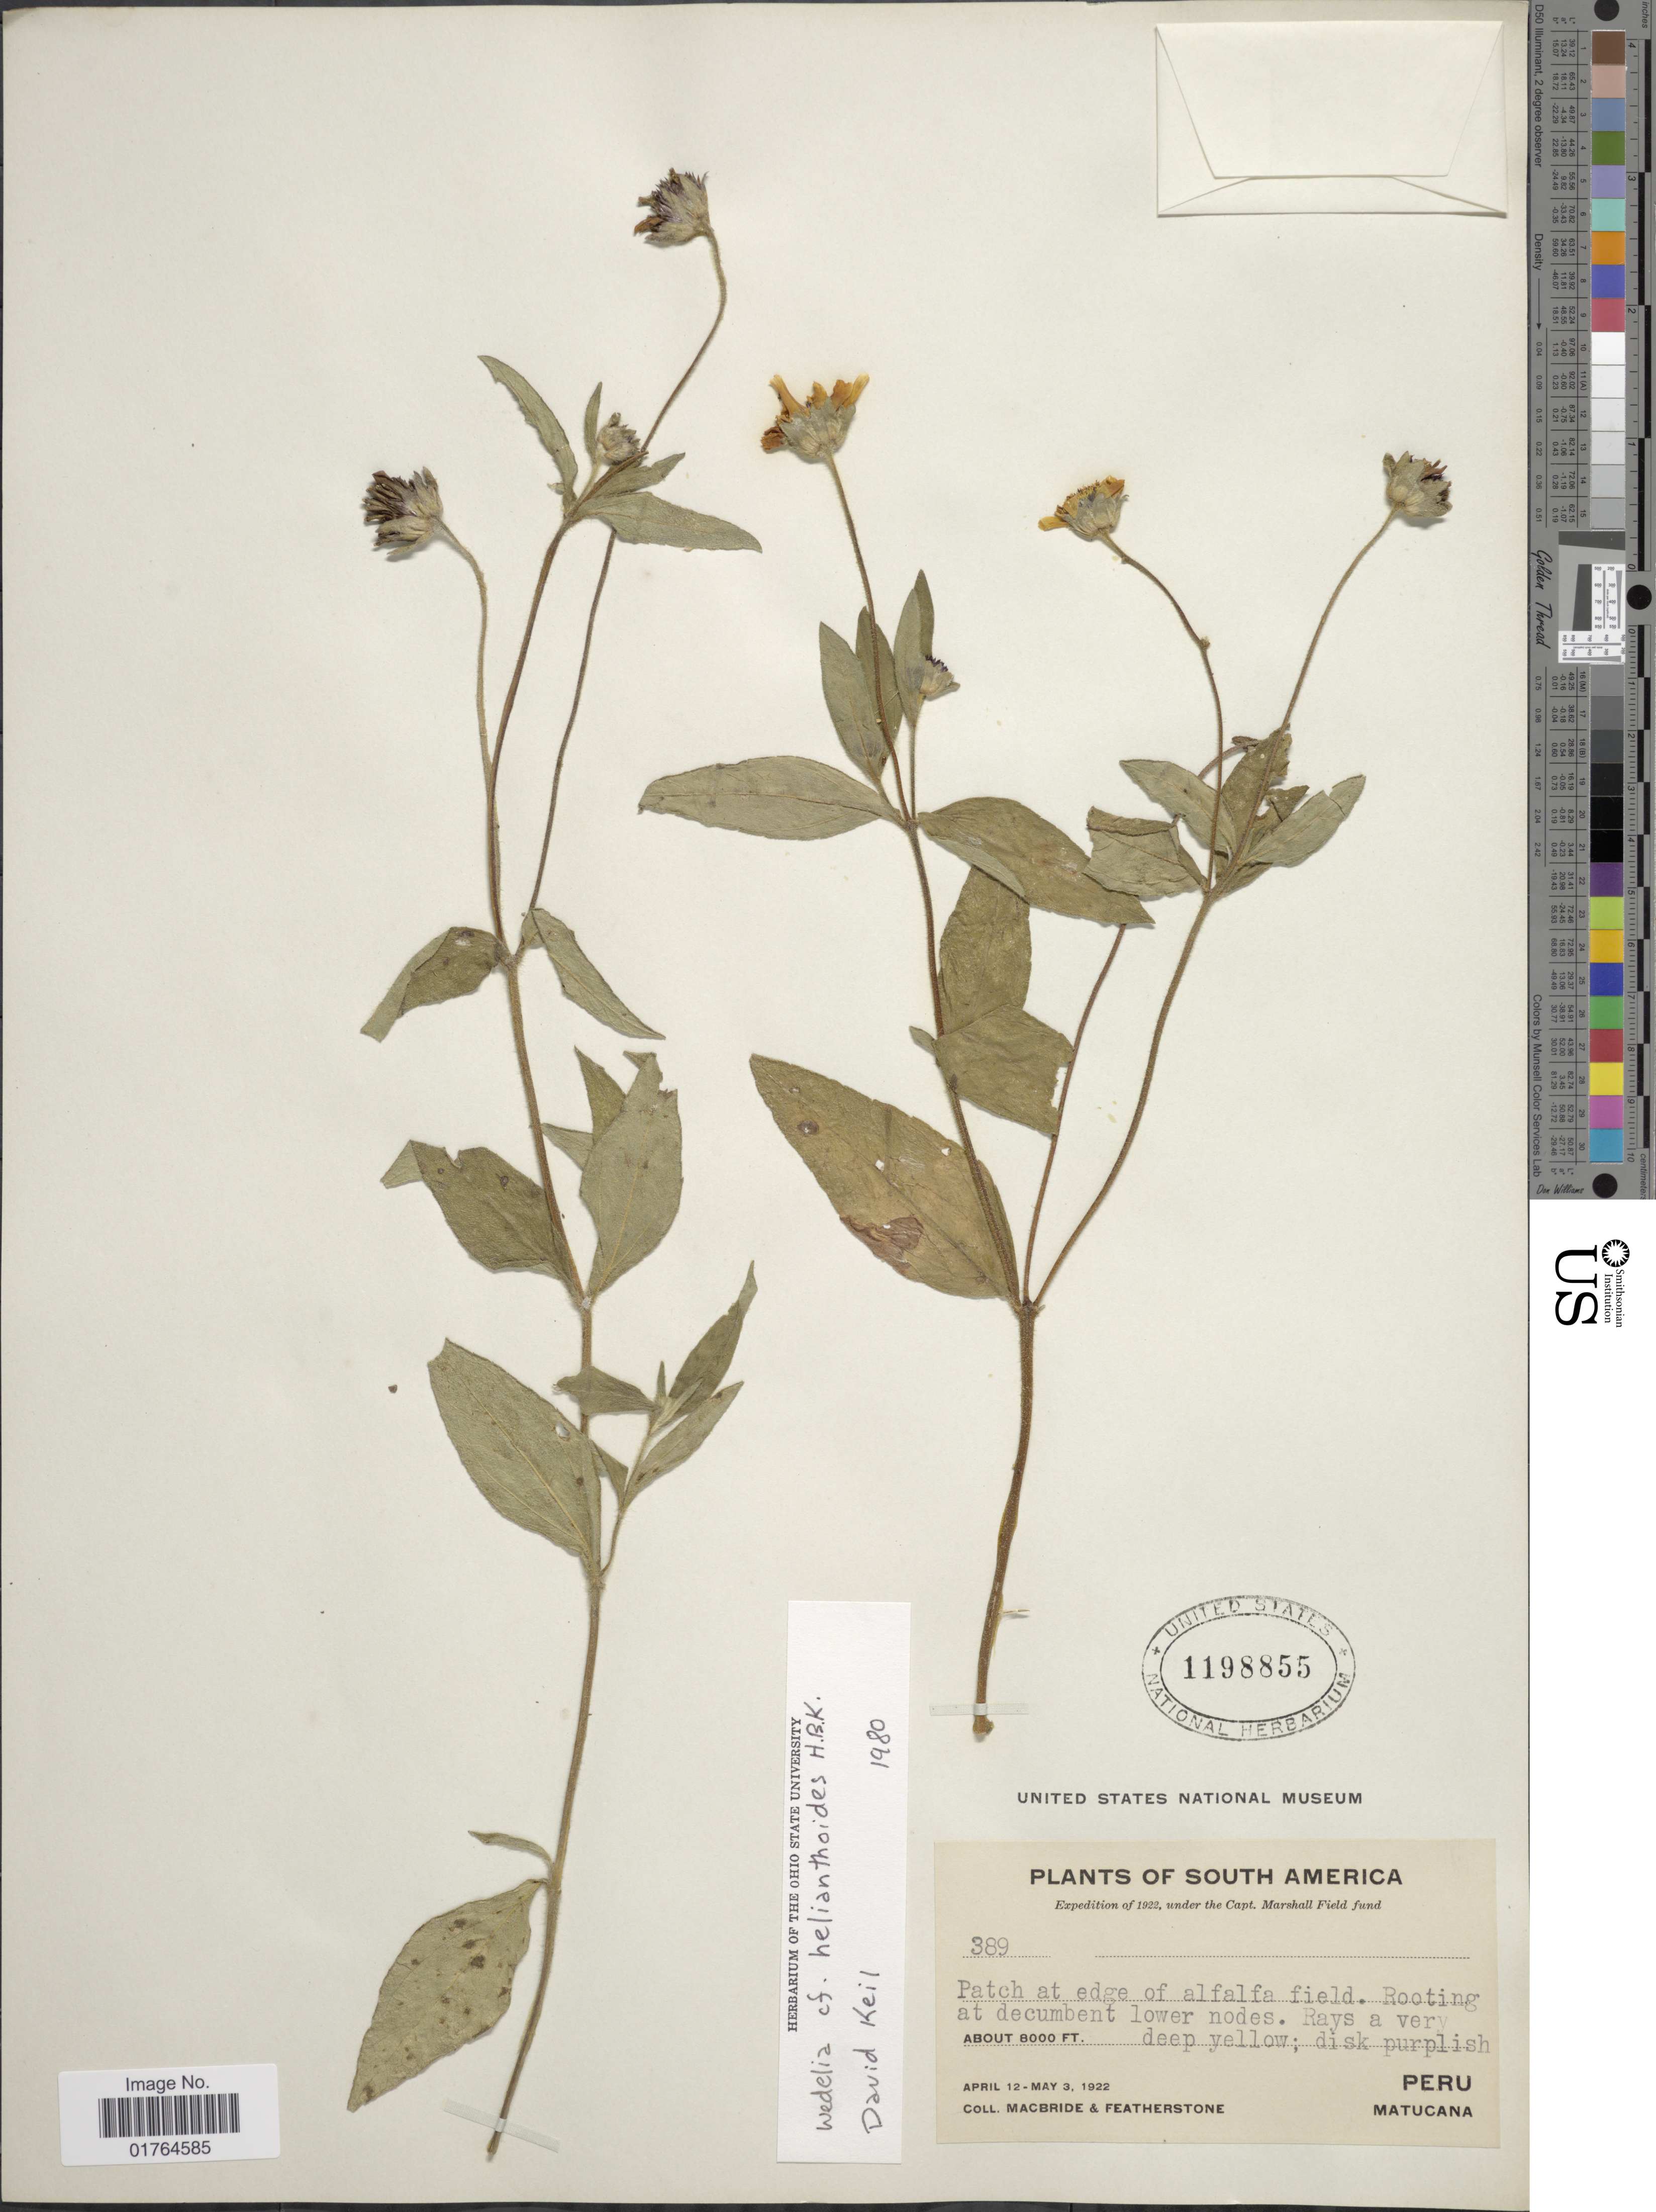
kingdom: Plantae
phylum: Tracheophyta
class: Magnoliopsida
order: Asterales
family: Asteraceae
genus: Wedelia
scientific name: Wedelia helianthoides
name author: Kunth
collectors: Macbride, -- & -. Featherstone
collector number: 389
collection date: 1922-04-12/1922-05-03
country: Peru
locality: Matucana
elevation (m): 2438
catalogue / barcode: US 1198855